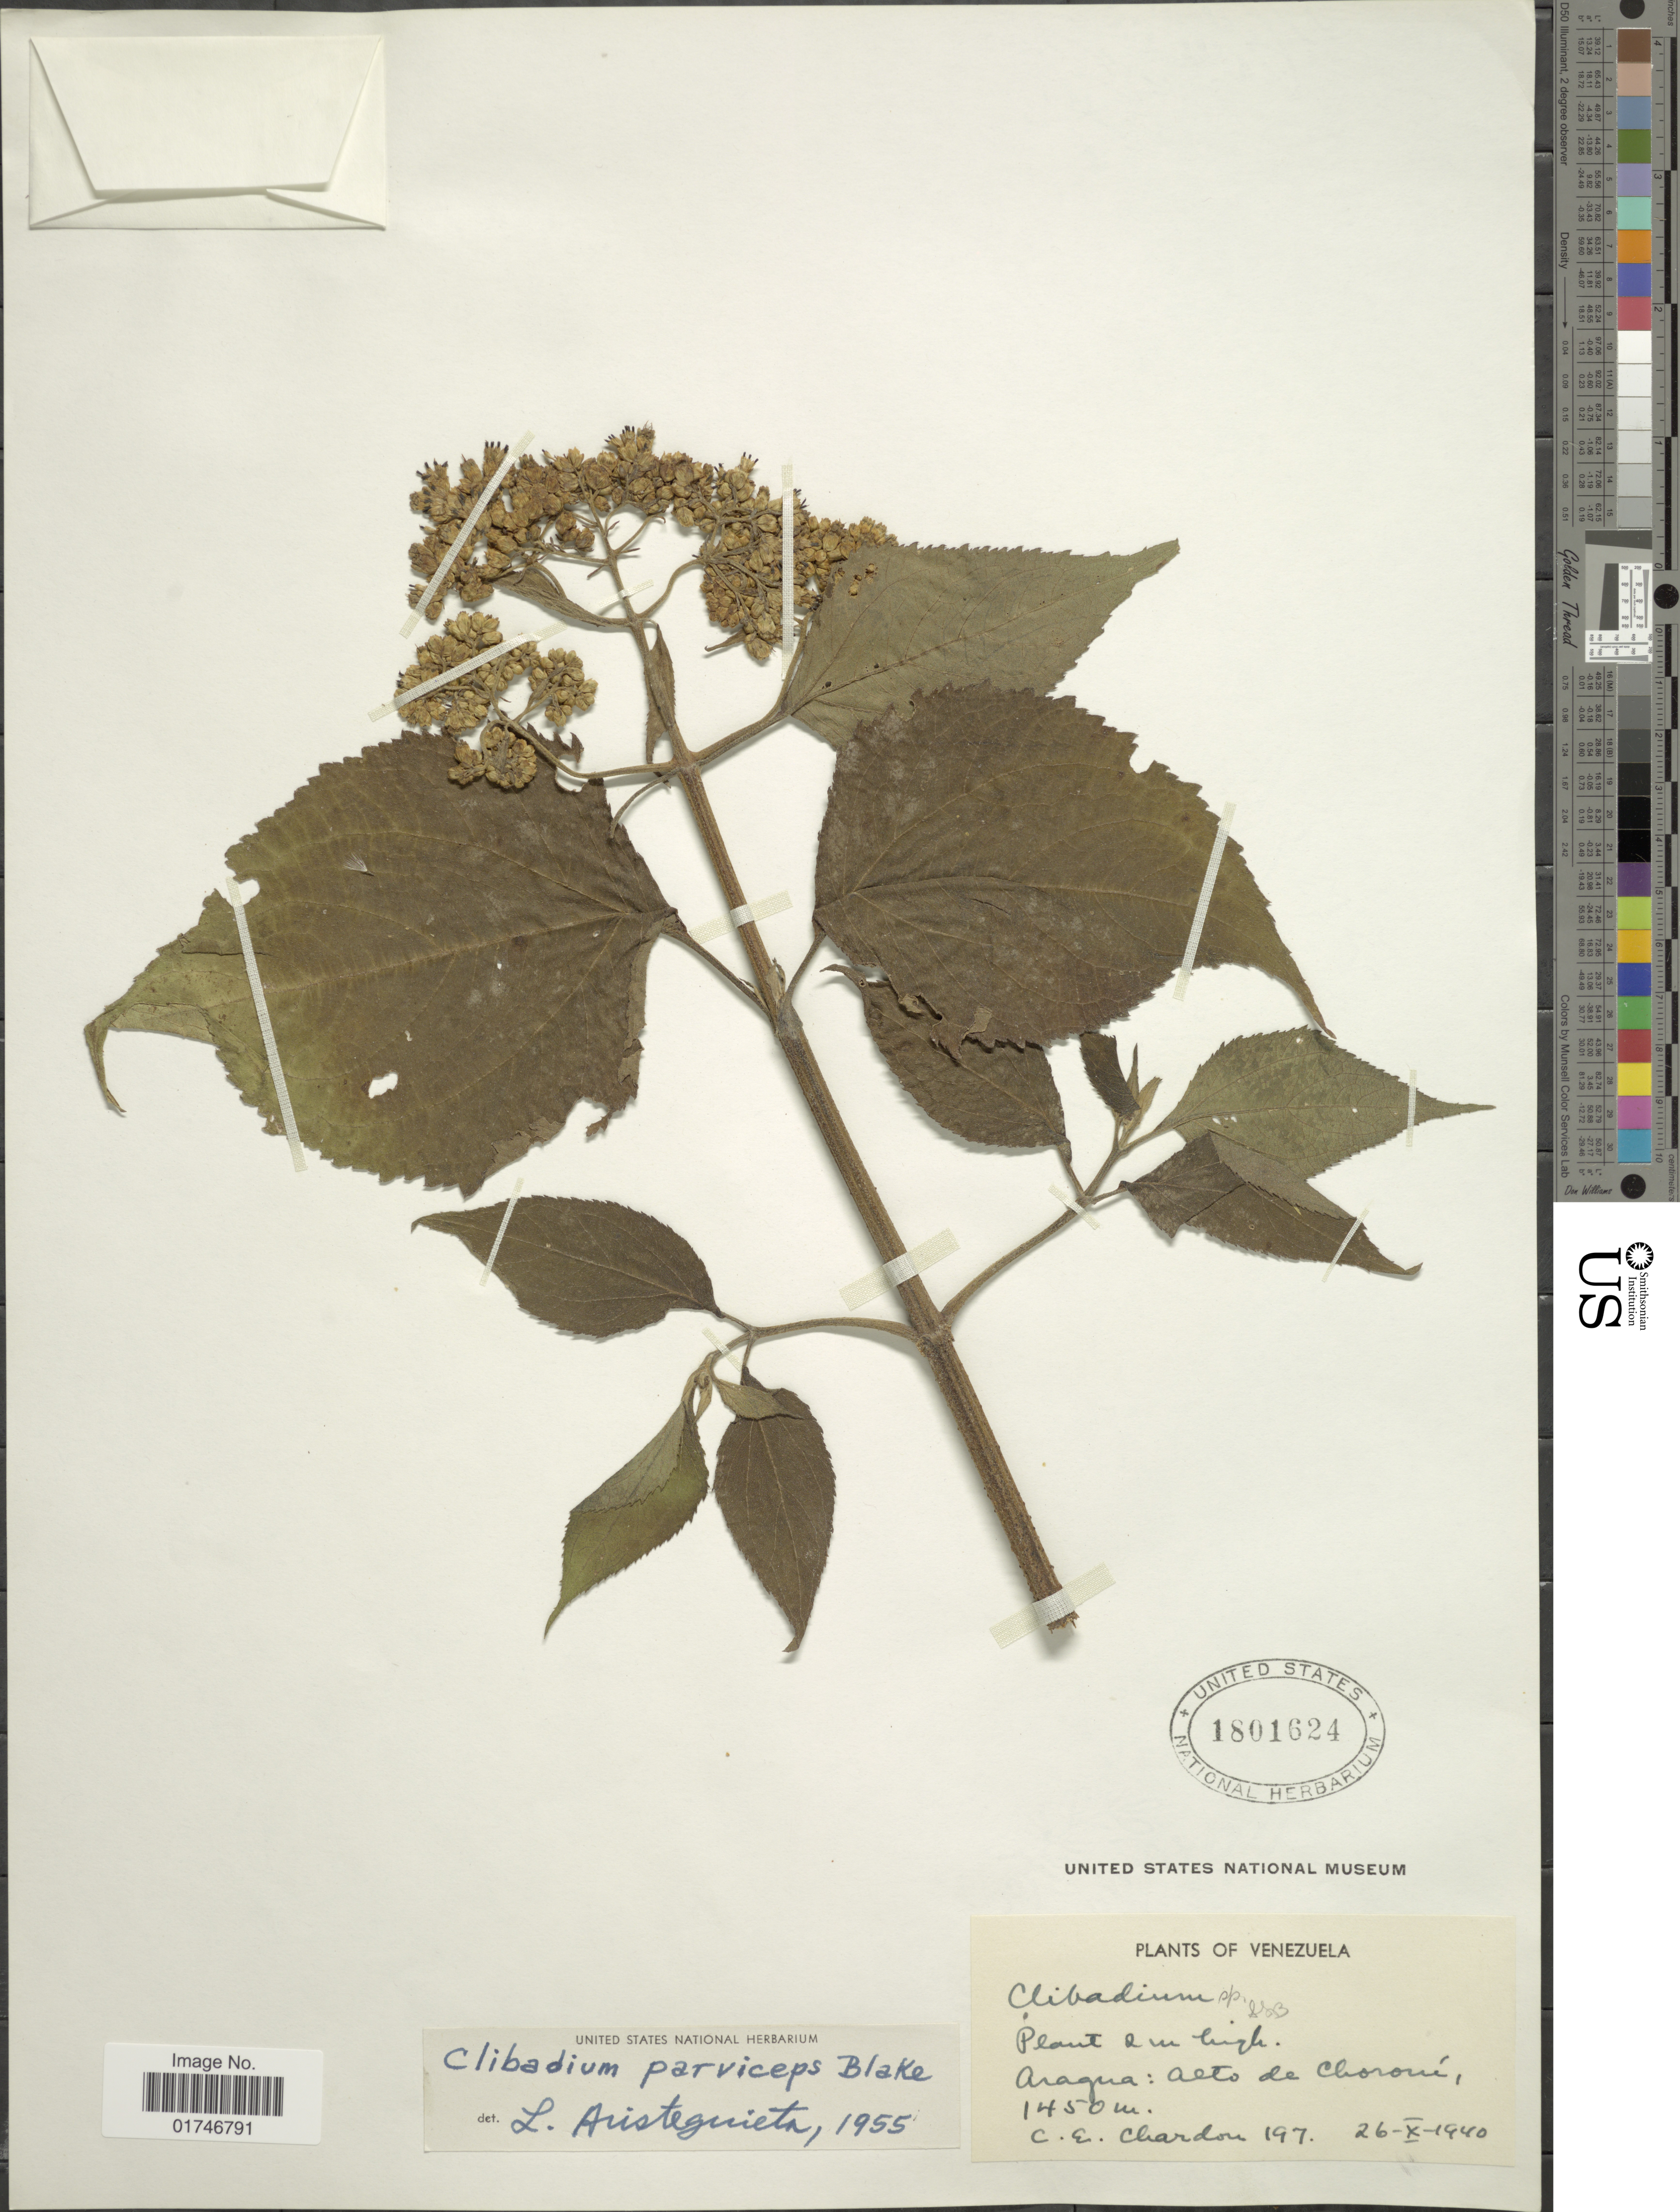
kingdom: Plantae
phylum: Tracheophyta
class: Magnoliopsida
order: Asterales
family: Asteraceae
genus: Clibadium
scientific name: Clibadium pediculatum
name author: Aristeg.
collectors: C. E. Chardón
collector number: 197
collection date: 1940-10-26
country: Venezuela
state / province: Aragua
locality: Aragua: Alto de Choroní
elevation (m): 1450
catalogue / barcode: US 1801624